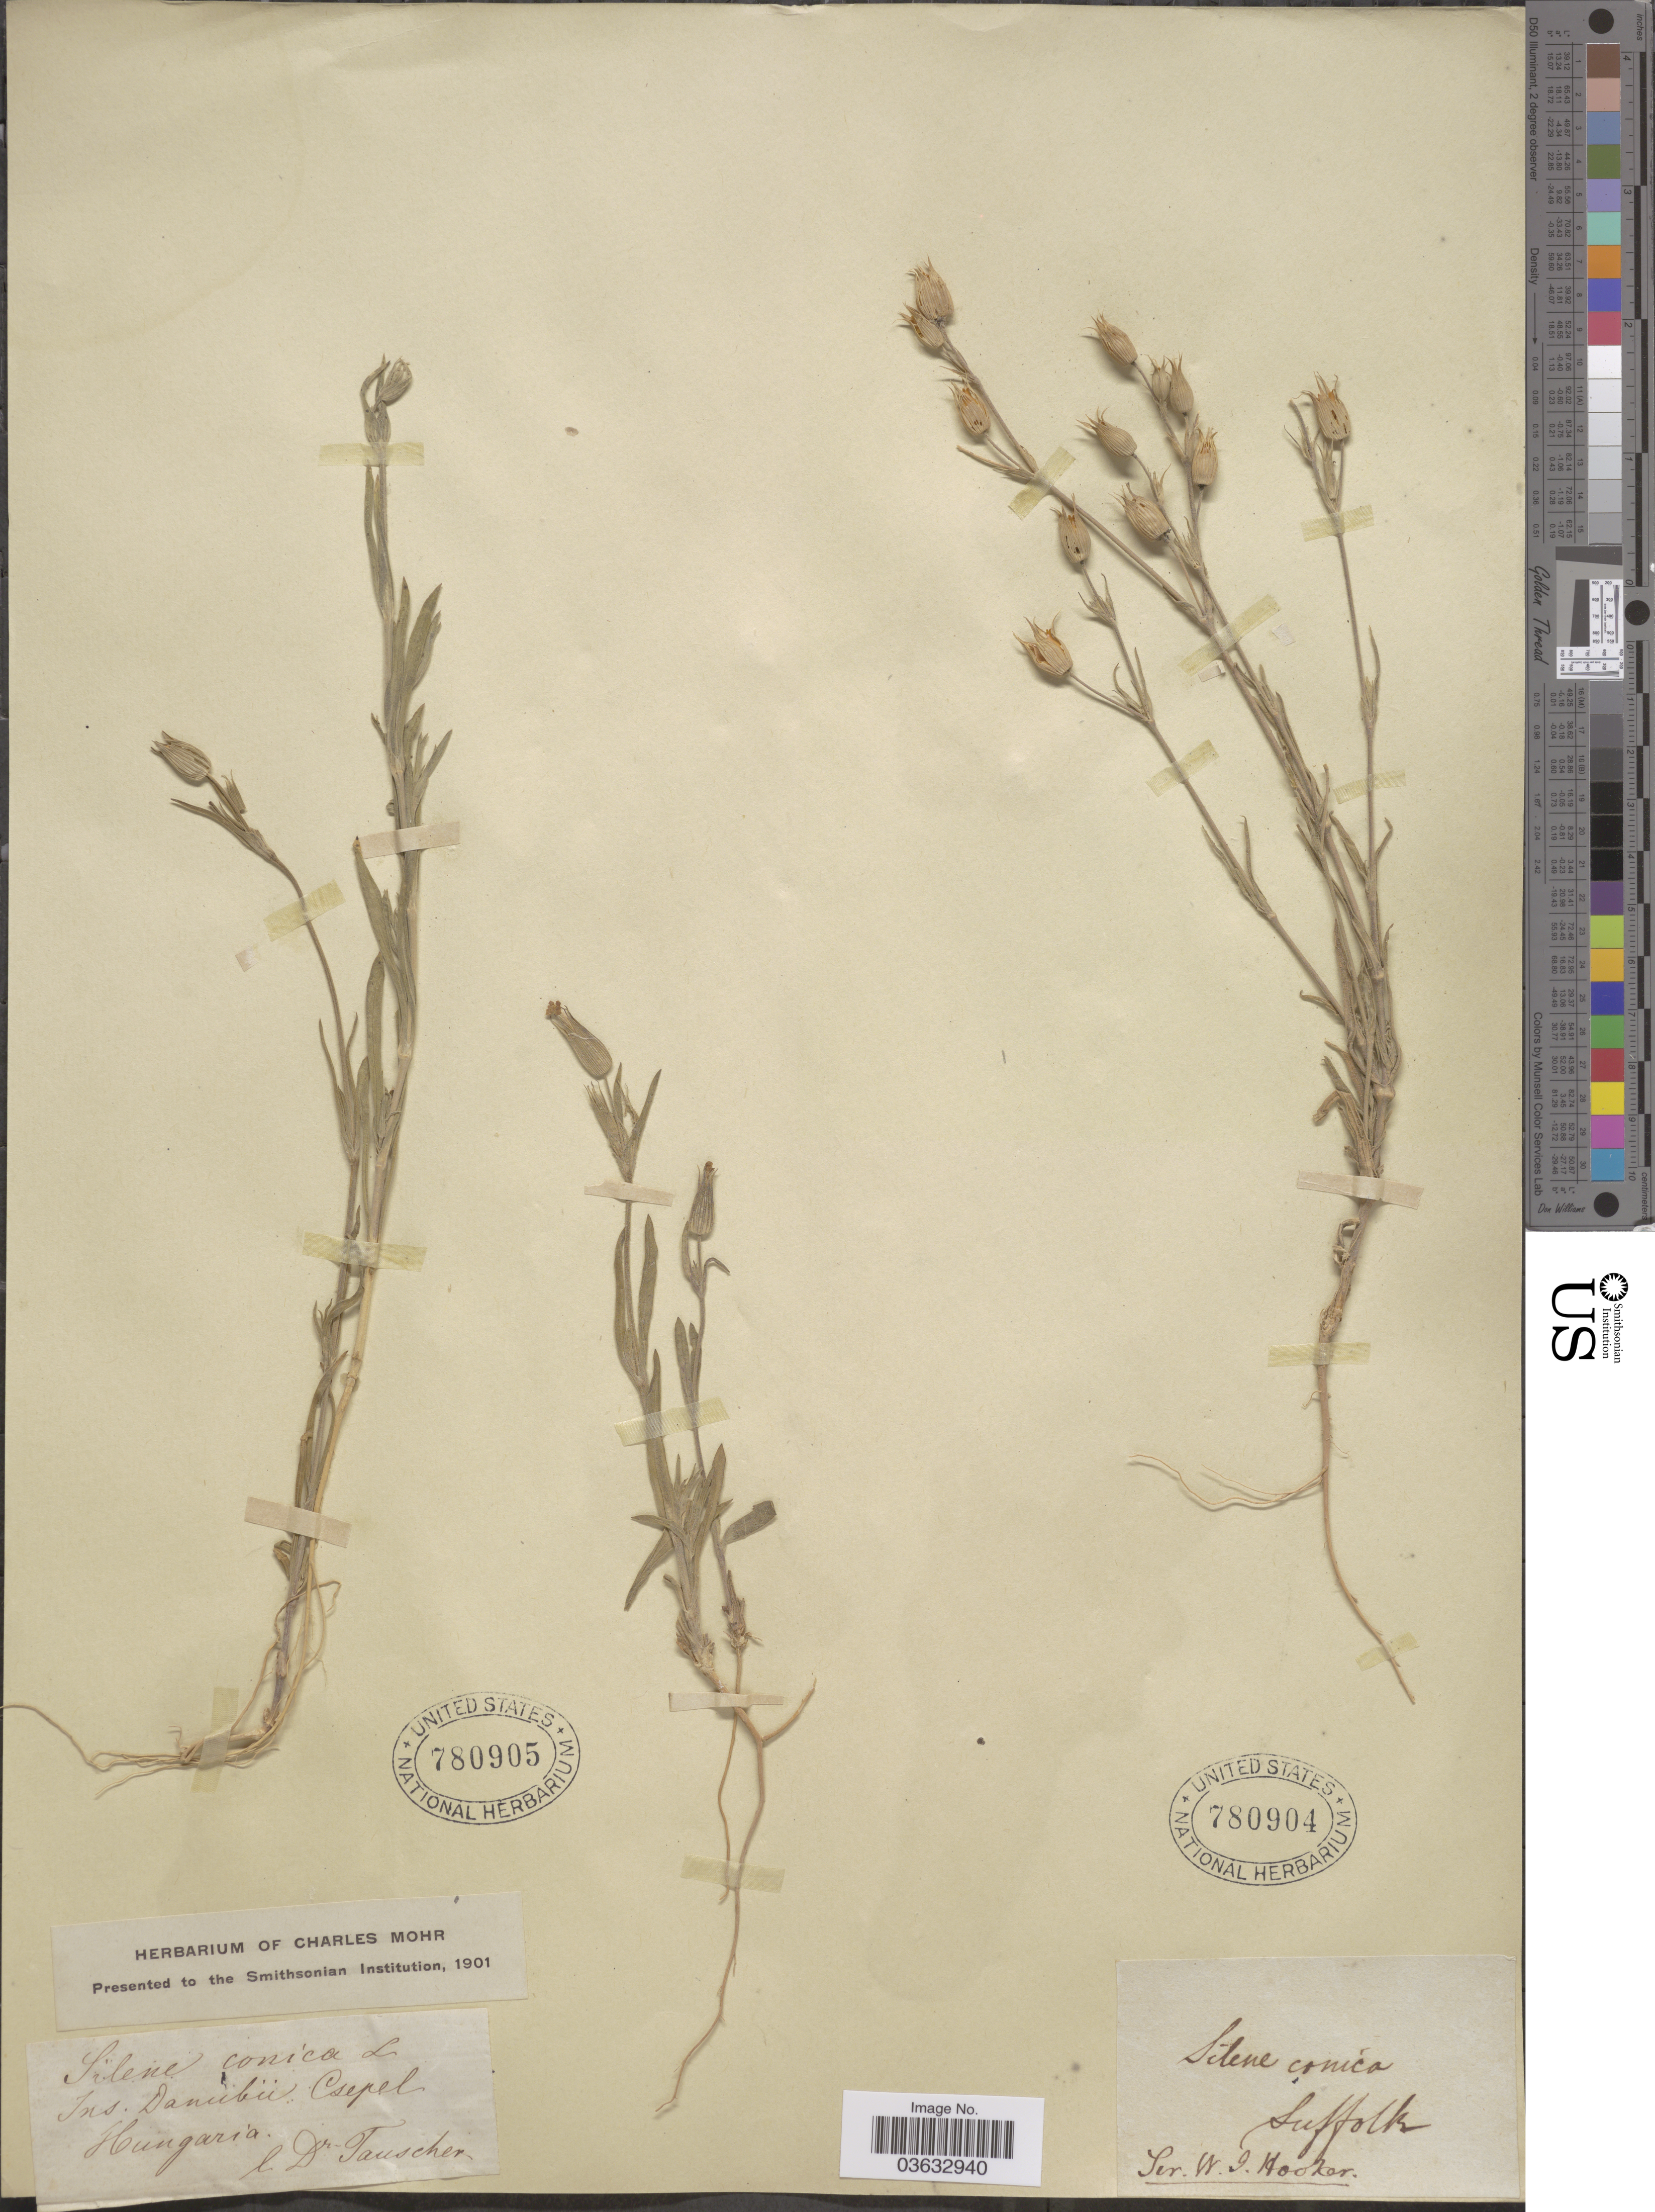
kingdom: Plantae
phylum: Tracheophyta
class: Magnoliopsida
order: Caryophyllales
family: Caryophyllaceae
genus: Silene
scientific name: Silene conica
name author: L.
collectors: Tauscher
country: Hungary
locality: Ins. Danubii Csepel Hungaria.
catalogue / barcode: US 780905-2